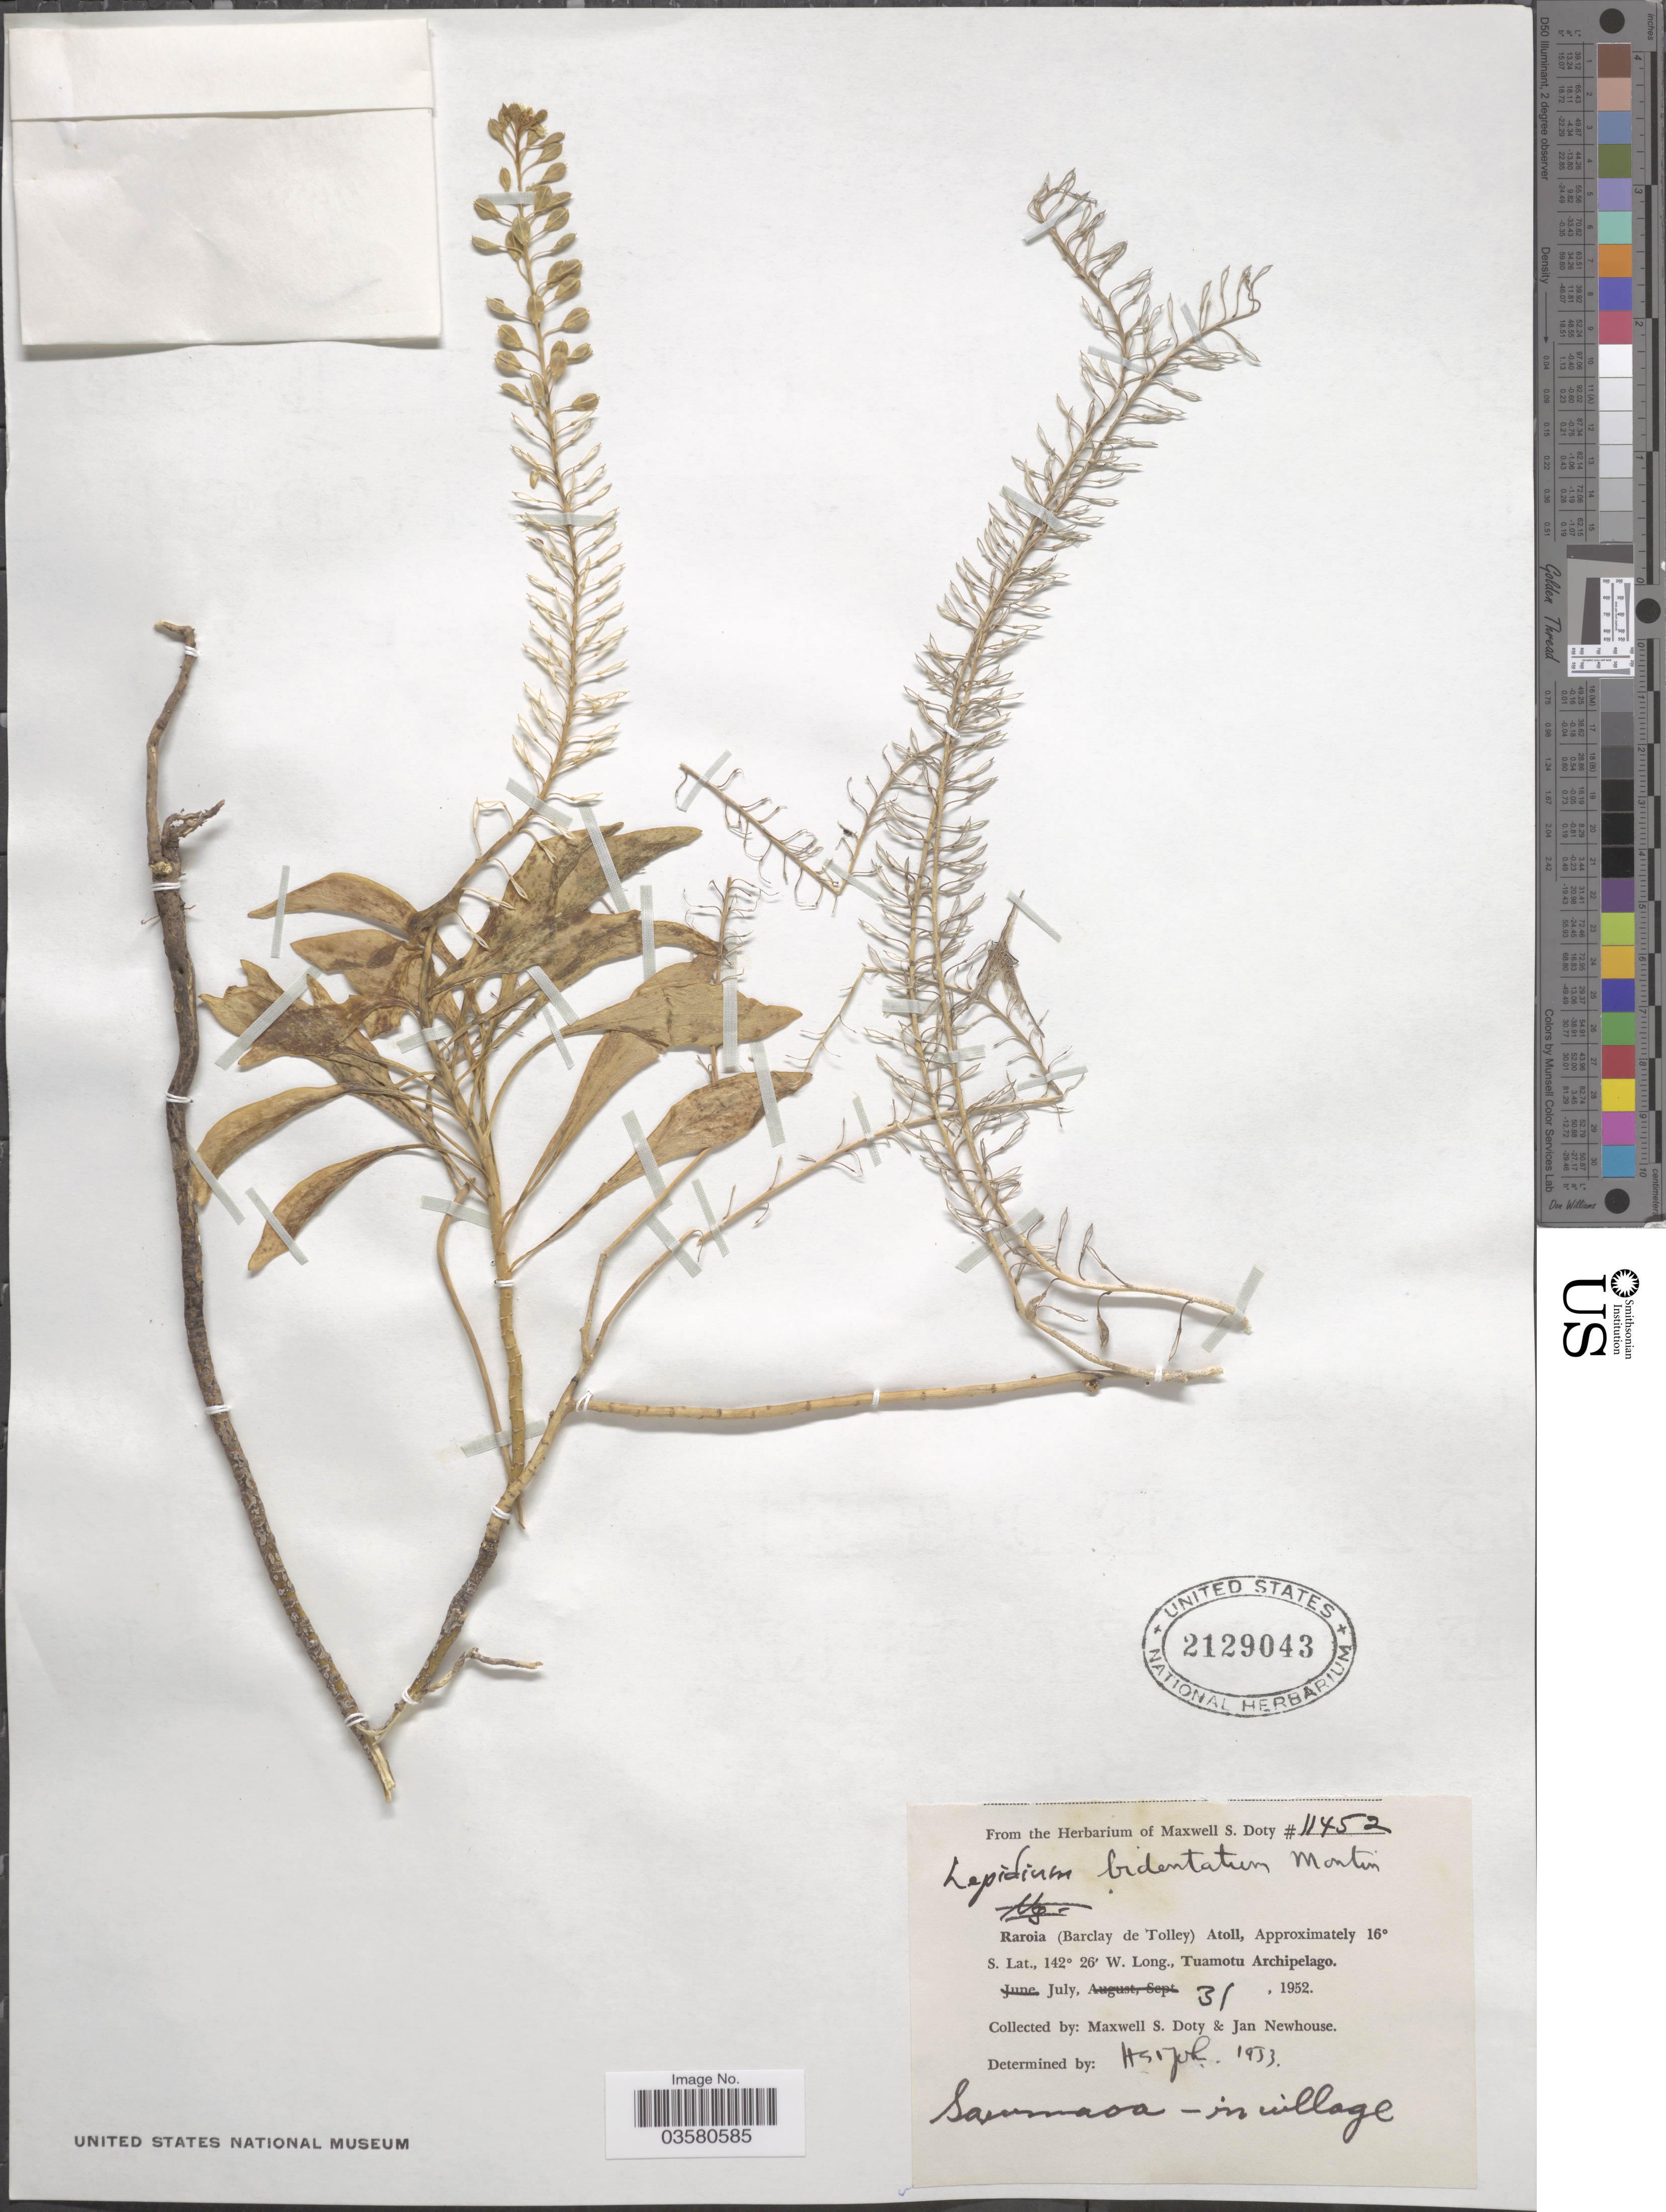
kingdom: Plantae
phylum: Tracheophyta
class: Magnoliopsida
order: Brassicales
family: Brassicaceae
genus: Lepidium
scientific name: Lepidium bidentatum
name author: Montin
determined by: Al-Shehbaz, I. A., (MO), Missouri Botanical Garden (UNITED STATES)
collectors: M. S. Doty & J. Newhouse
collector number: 11452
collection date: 1952-07-31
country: French Polynesia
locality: Raroia (Barclay de Tolley) Atoll. Tuamotu Archipelago.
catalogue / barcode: US 2129043